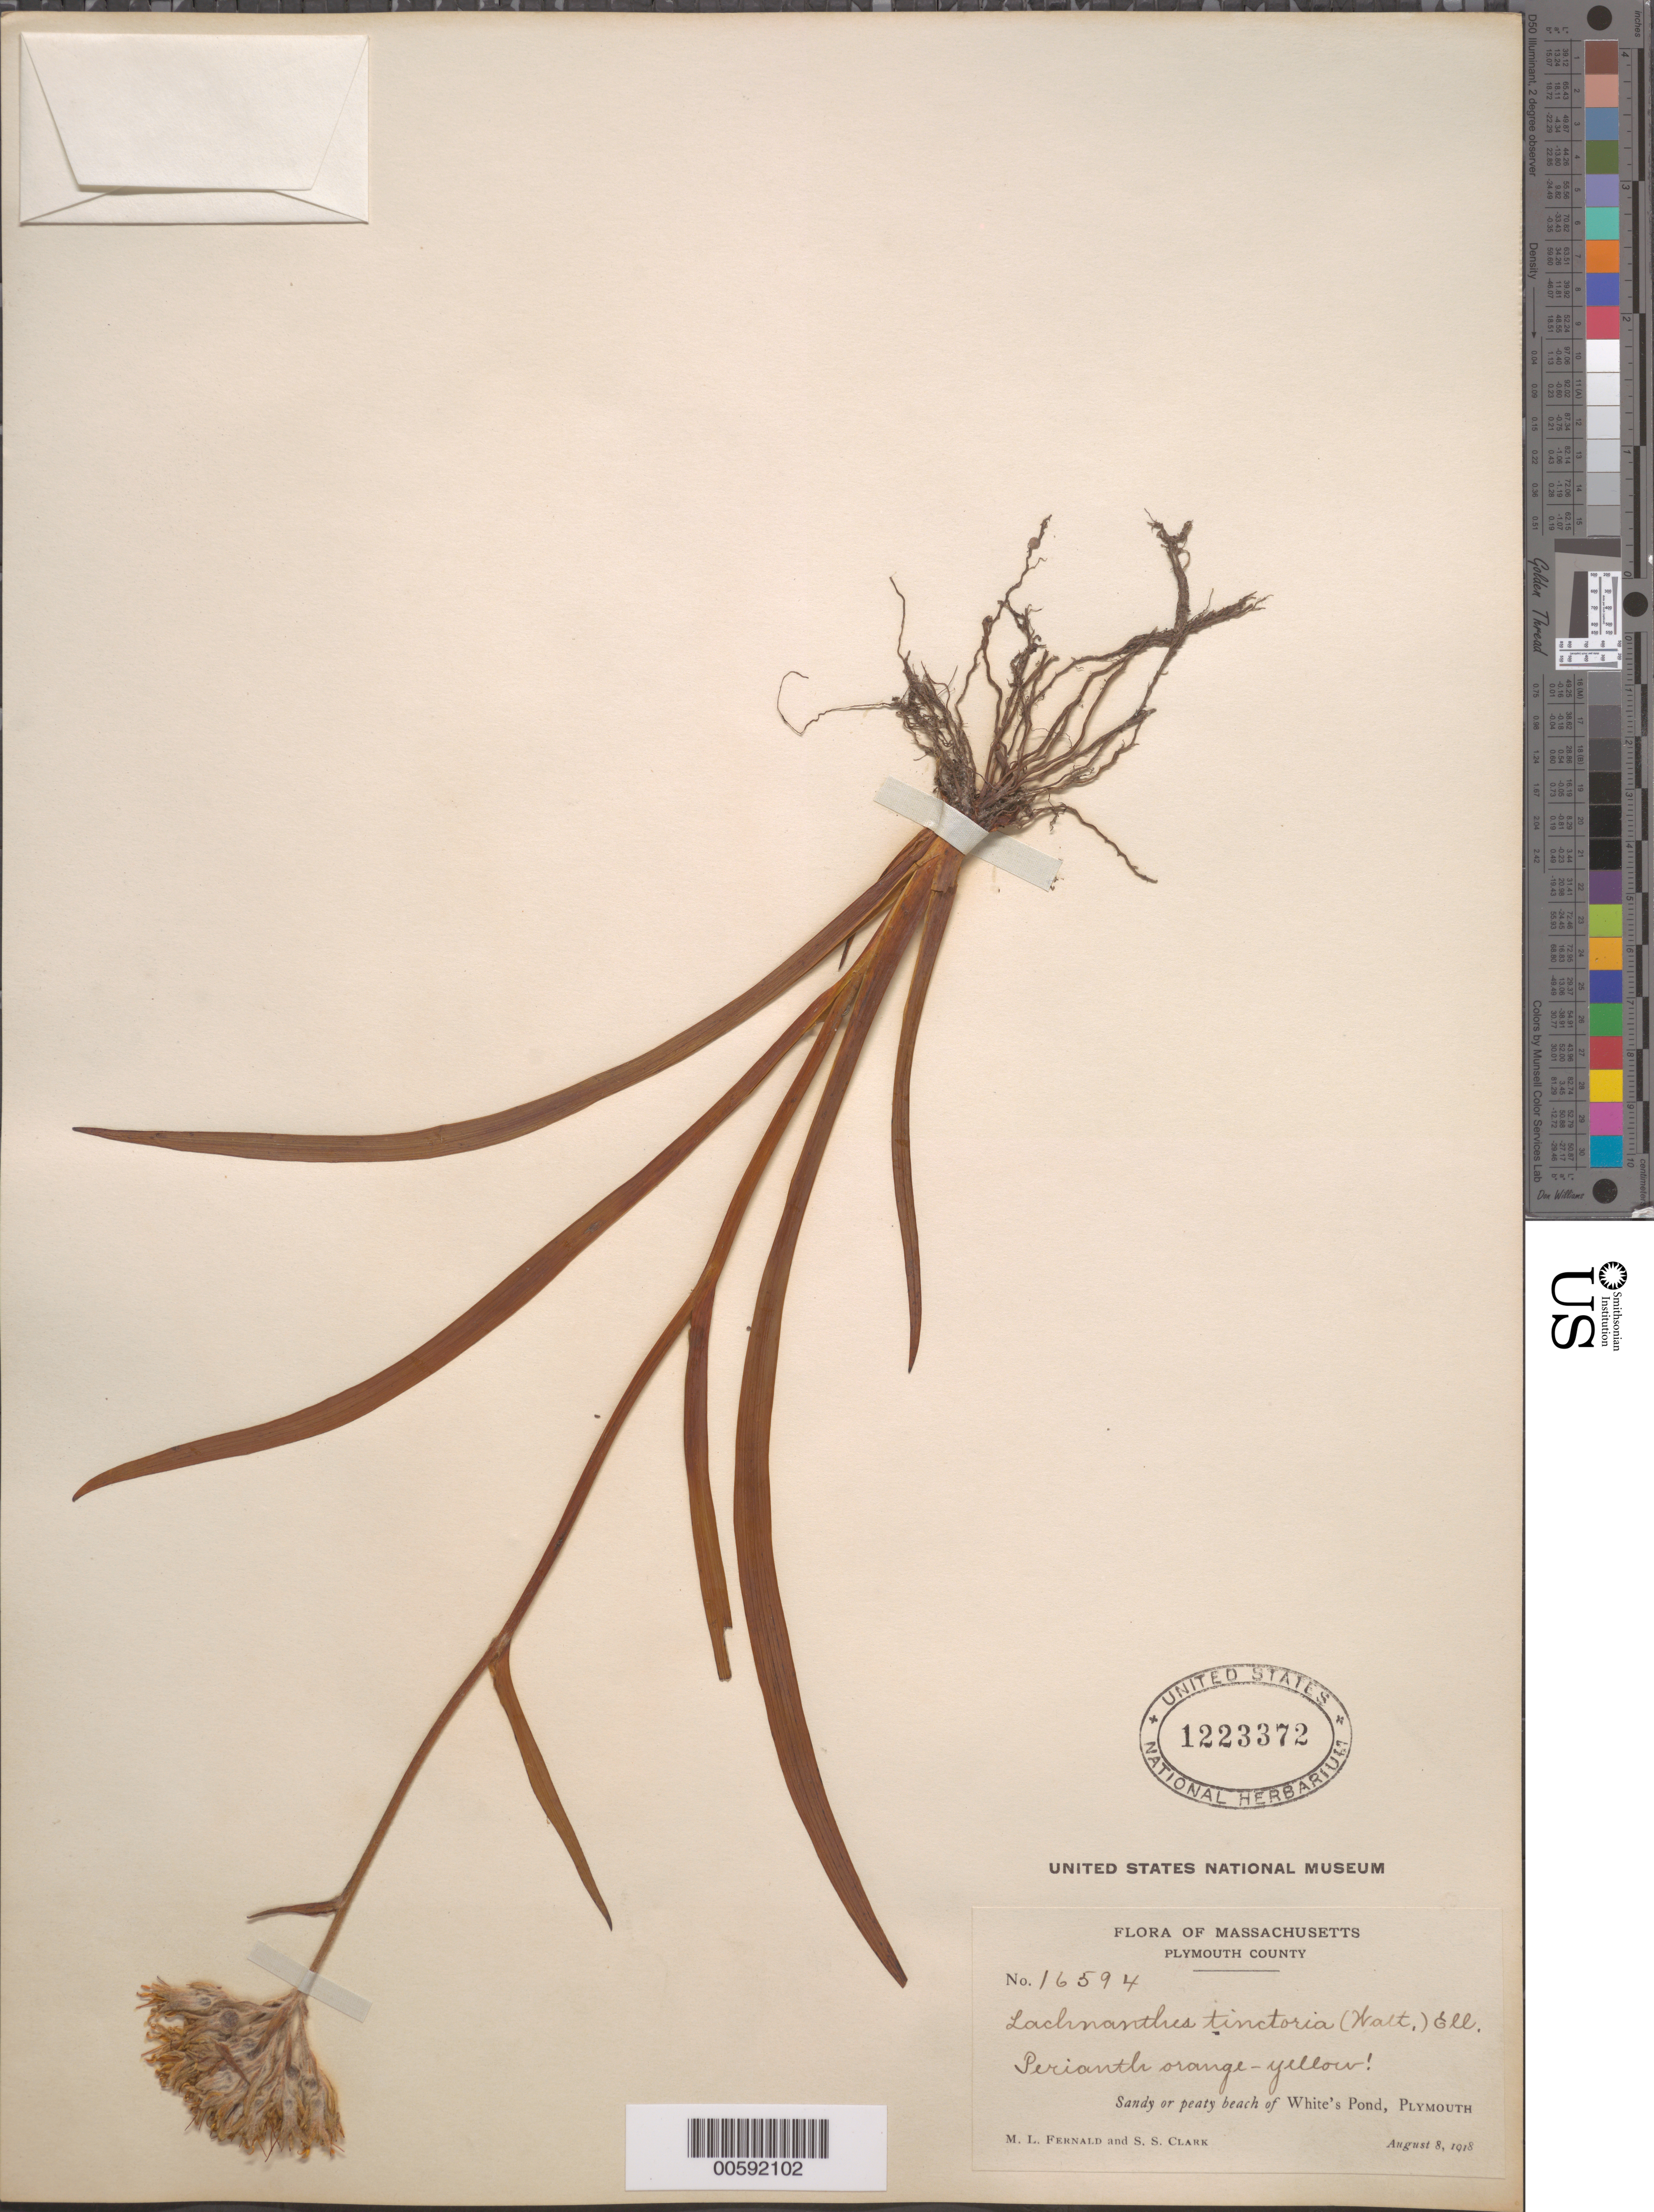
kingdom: Plantae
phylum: Tracheophyta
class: Liliopsida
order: Commelinales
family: Haemodoraceae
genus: Lachnanthes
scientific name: Lachnanthes tinctoria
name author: (Walter ex J.F. Gmel.) Elliott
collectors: M. L. Fernald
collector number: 16594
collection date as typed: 08 Aug 1918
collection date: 1918-08-08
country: United States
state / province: Massachusetts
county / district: Plymouth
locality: White's Pond, Plymouth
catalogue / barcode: US 1223372